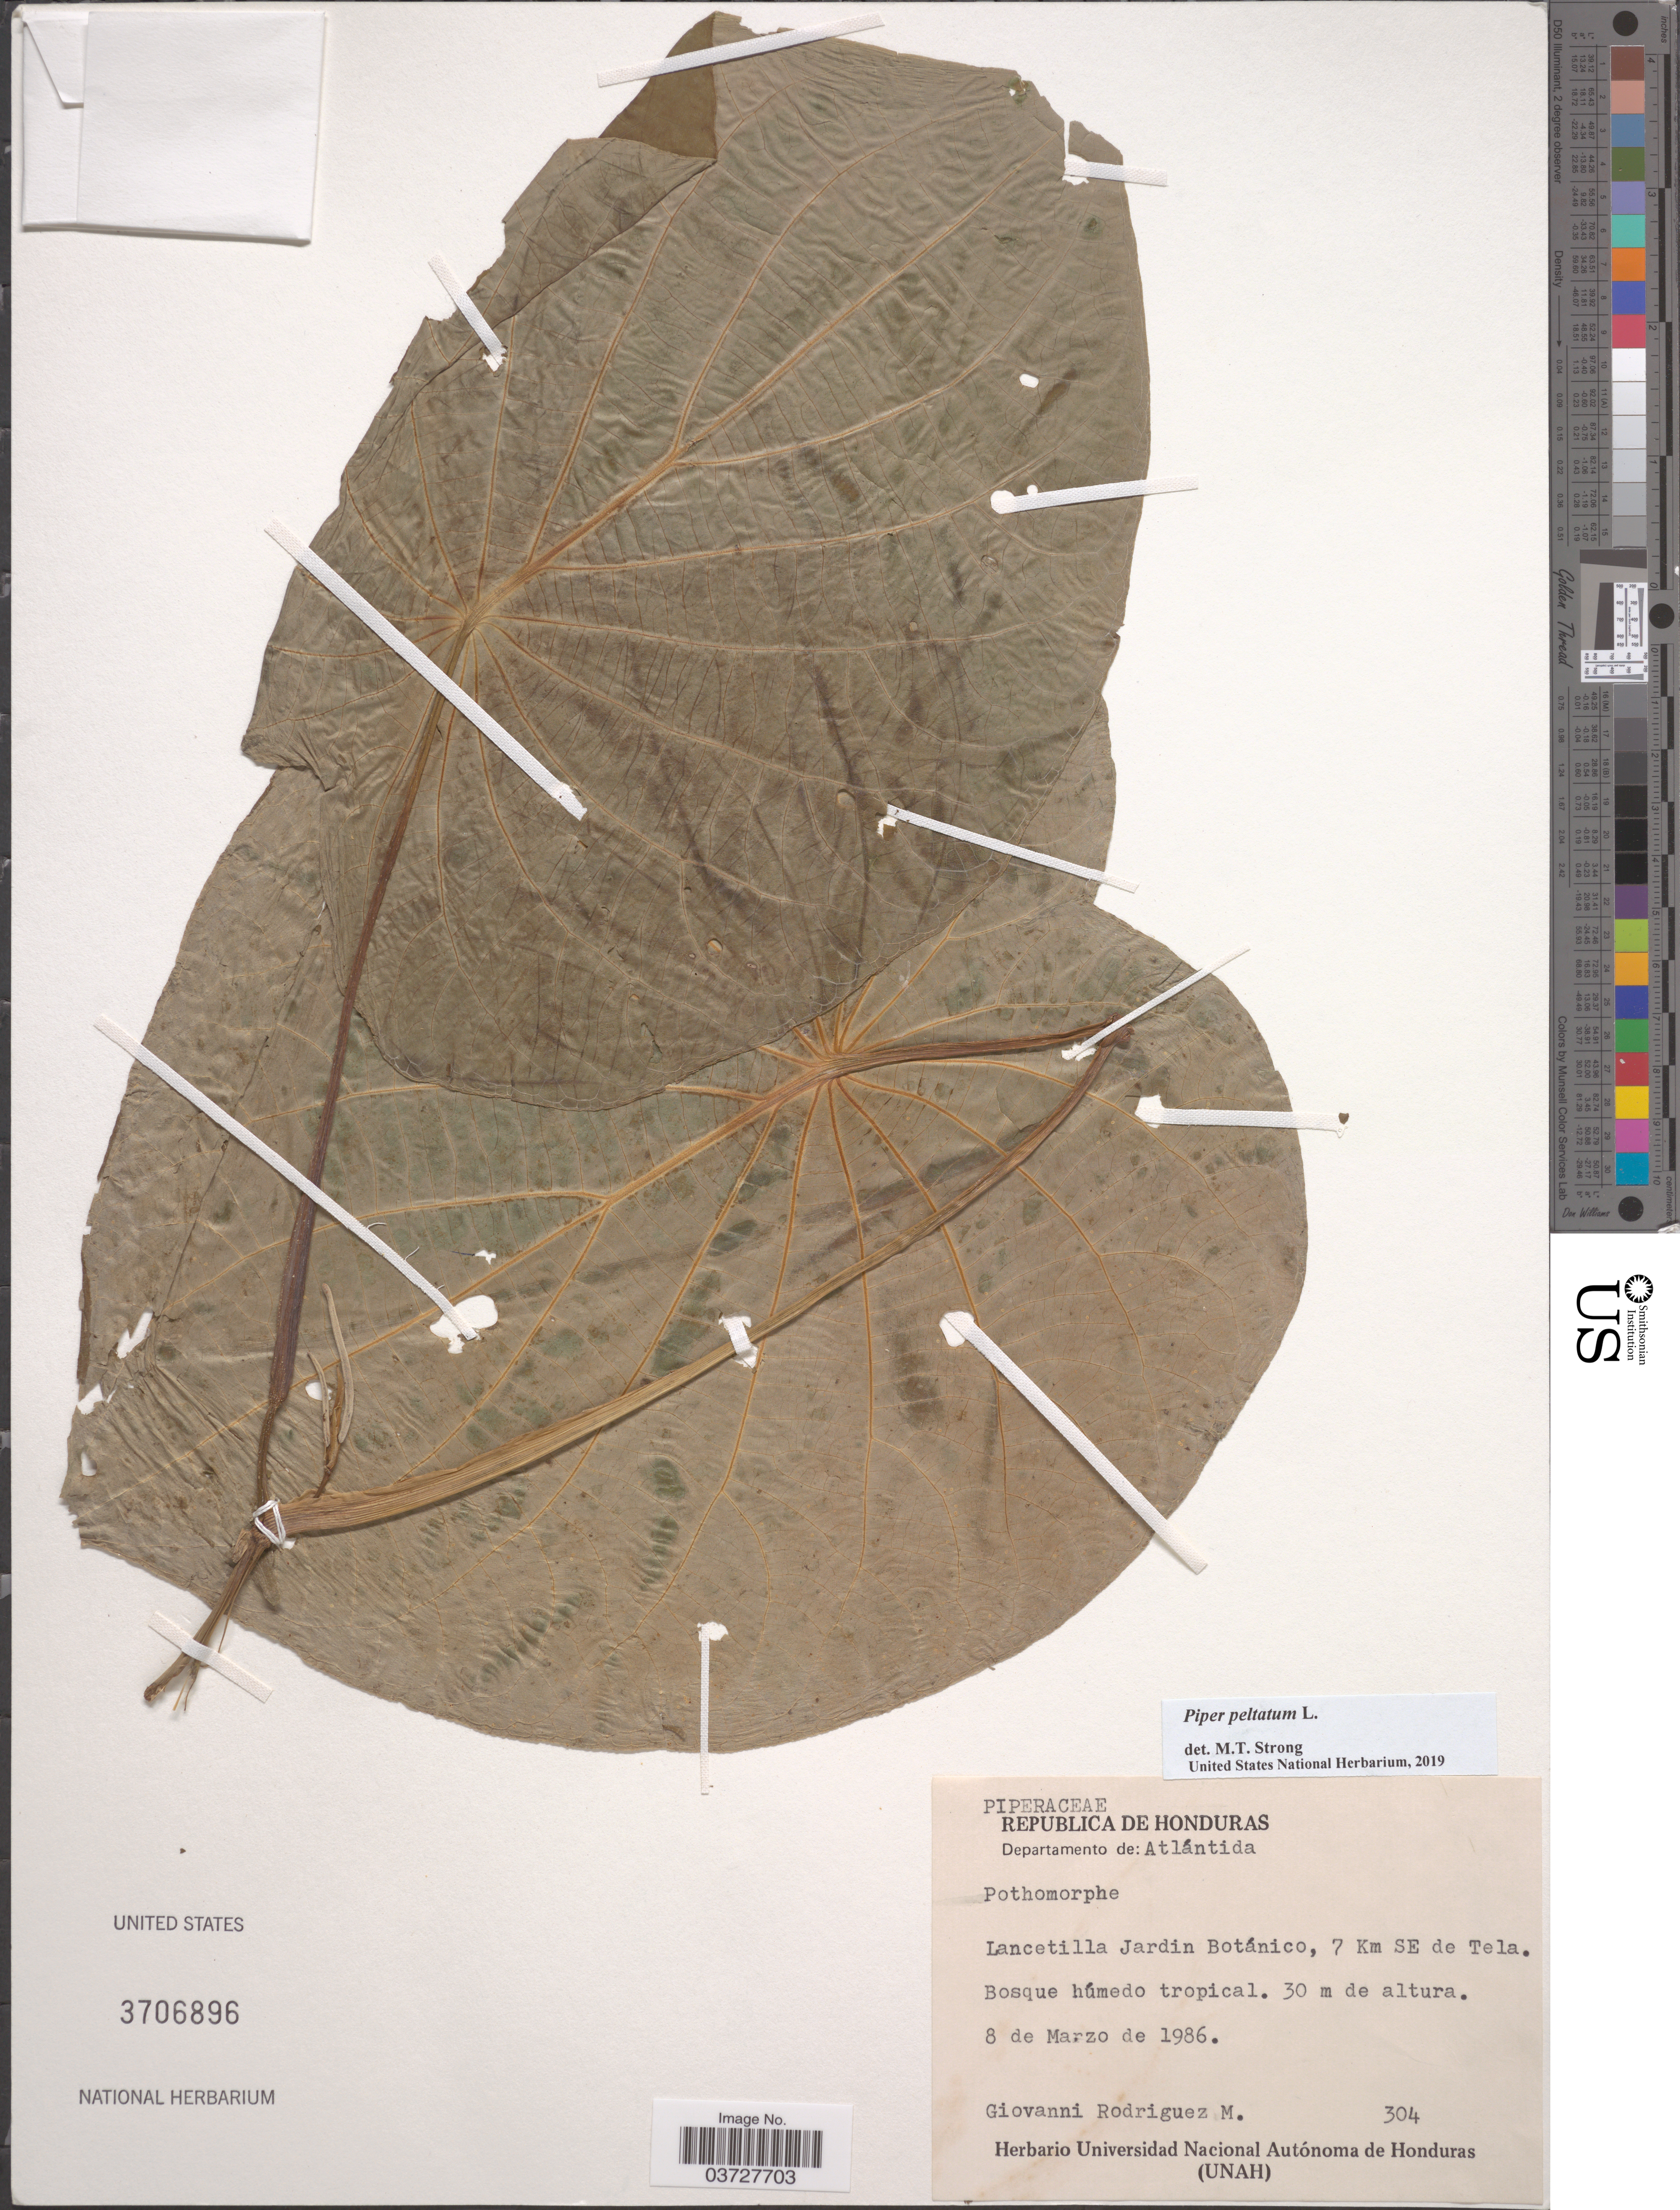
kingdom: Plantae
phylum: Tracheophyta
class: Magnoliopsida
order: Piperales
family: Piperaceae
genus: Piper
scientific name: Piper peltatum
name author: L.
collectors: G. Rodríguez M.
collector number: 304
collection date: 1986-03-08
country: Honduras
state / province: Atlantida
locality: Departamento de; Atlántida. Lancetilla Jardin Botánico, 7 Km SE de Tela.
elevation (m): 30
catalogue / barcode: US 3706896